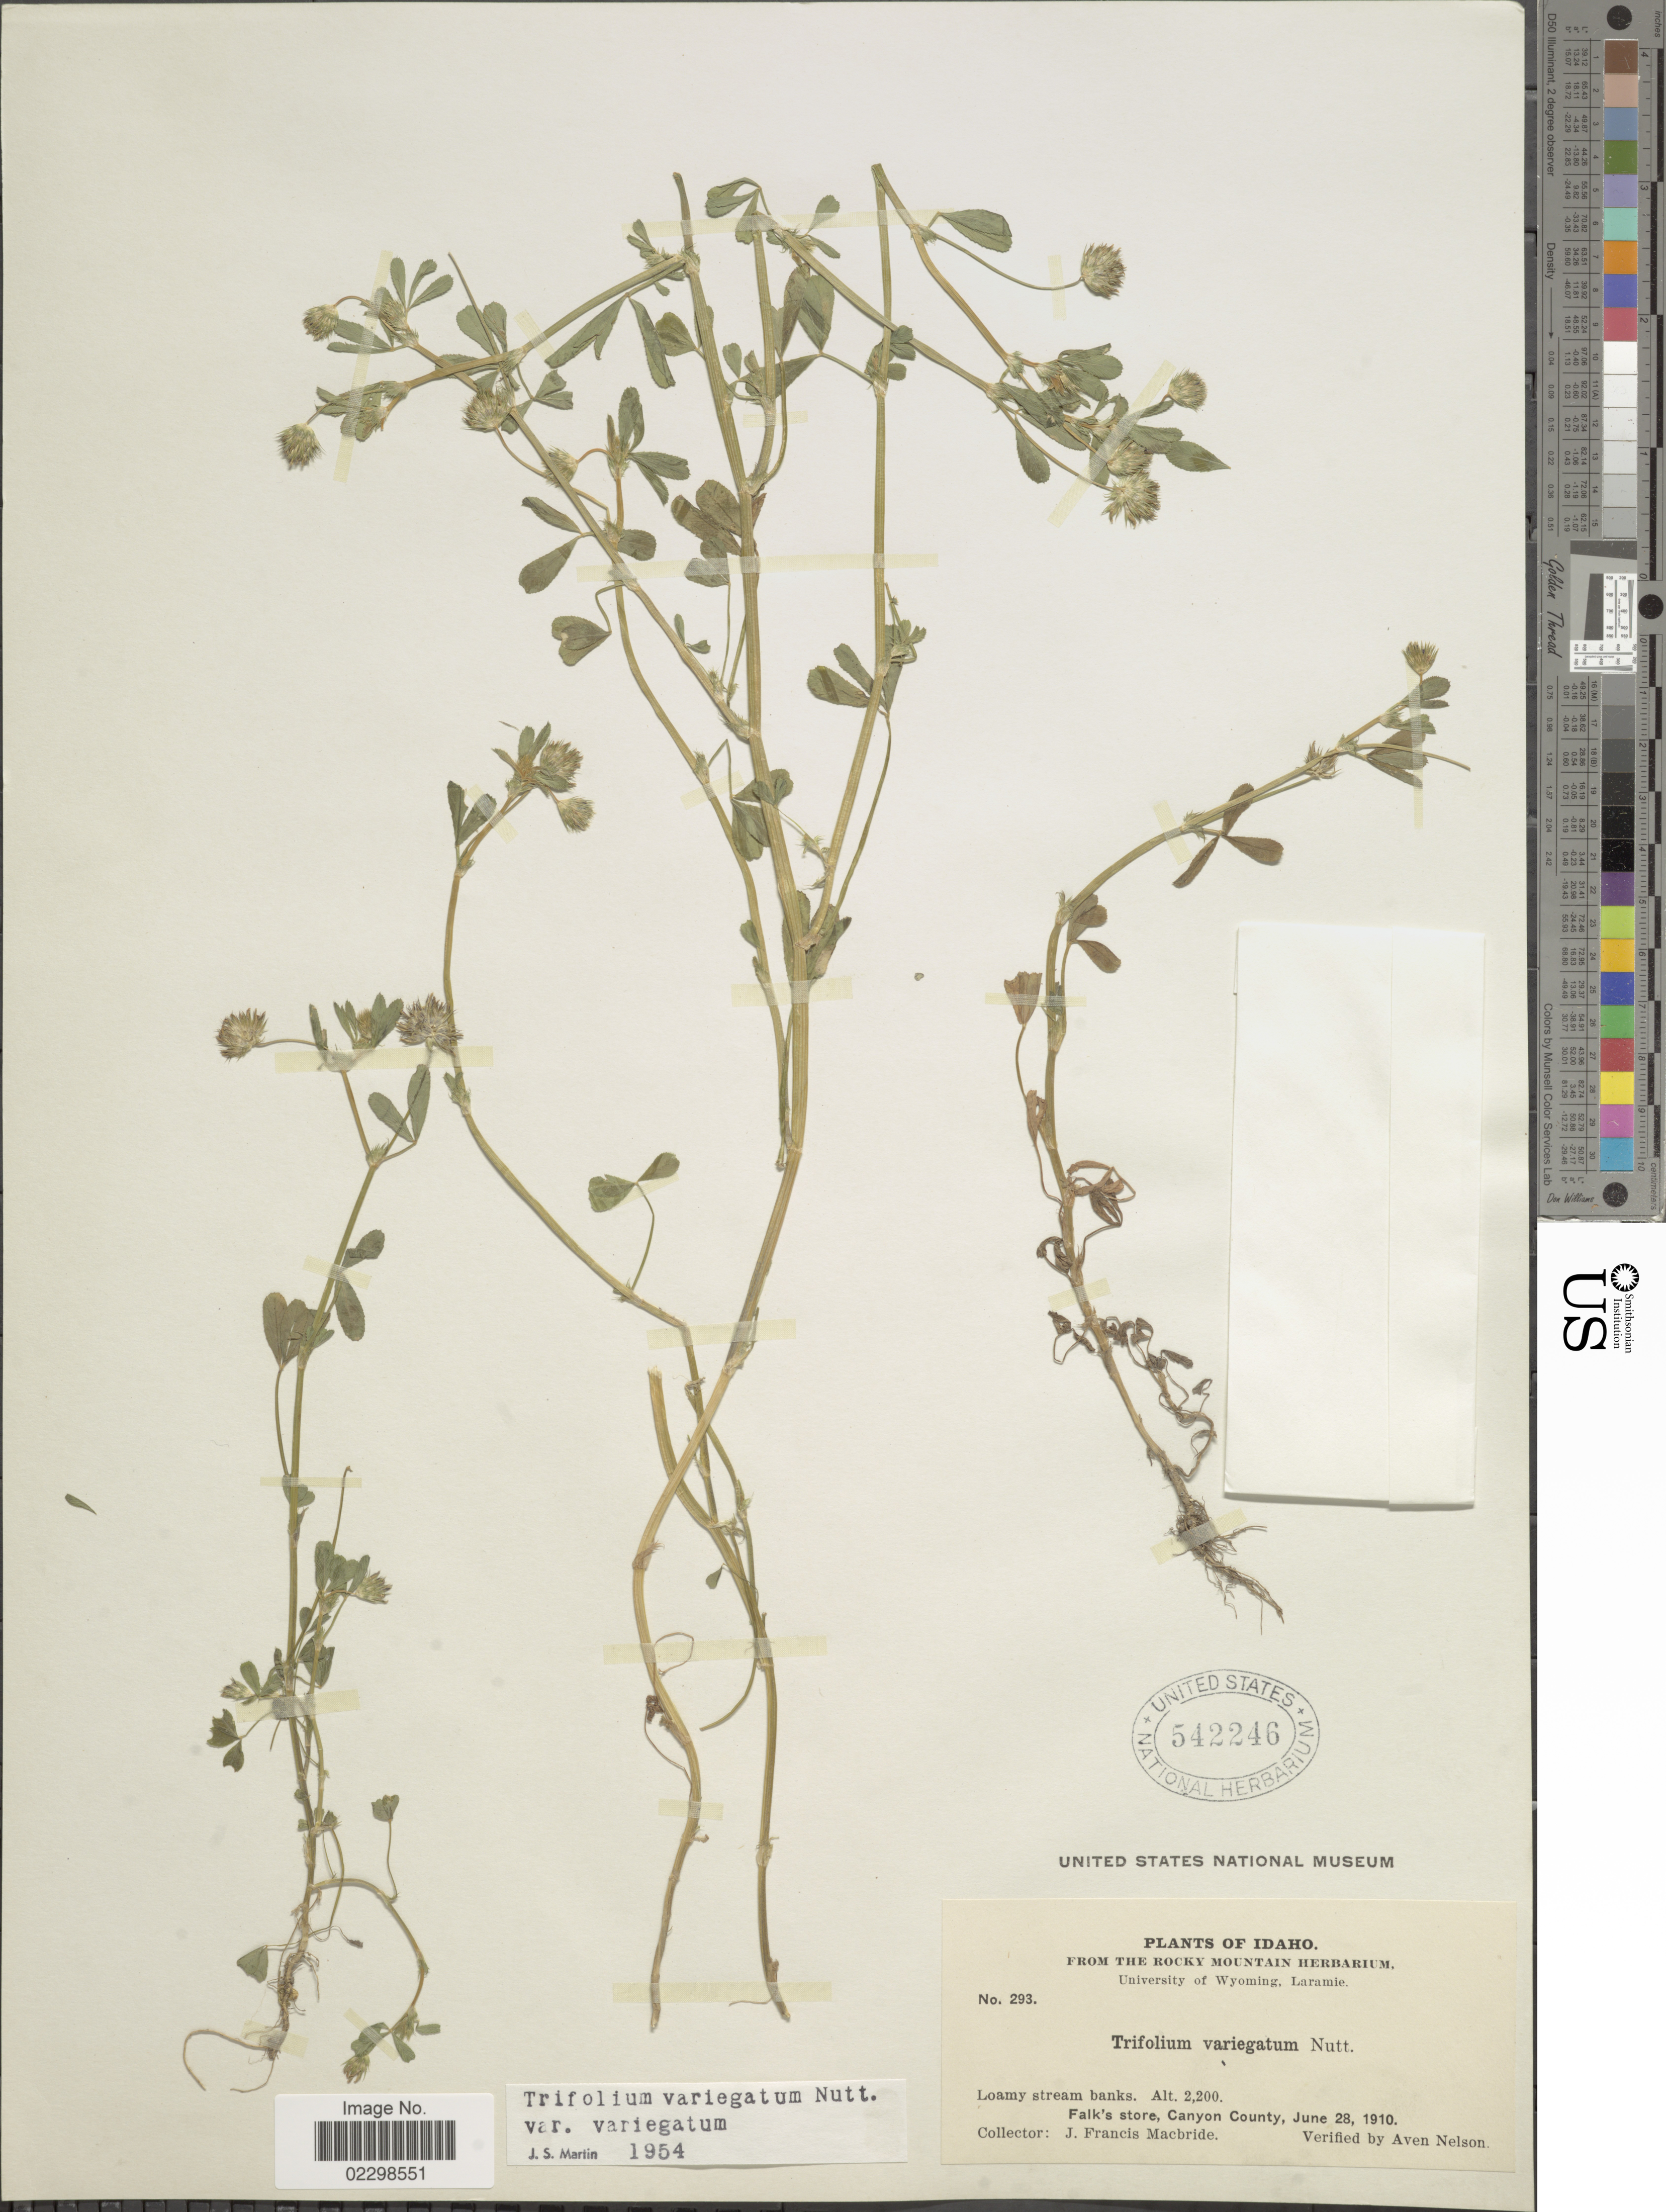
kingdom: Plantae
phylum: Tracheophyta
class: Magnoliopsida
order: Fabales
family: Fabaceae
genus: Trifolium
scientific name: Trifolium variegatum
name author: Nutt.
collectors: J. F. Macbride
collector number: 293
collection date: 1910-06-28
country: United States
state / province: Idaho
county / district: Canyon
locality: Falk's Store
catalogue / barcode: US 542246